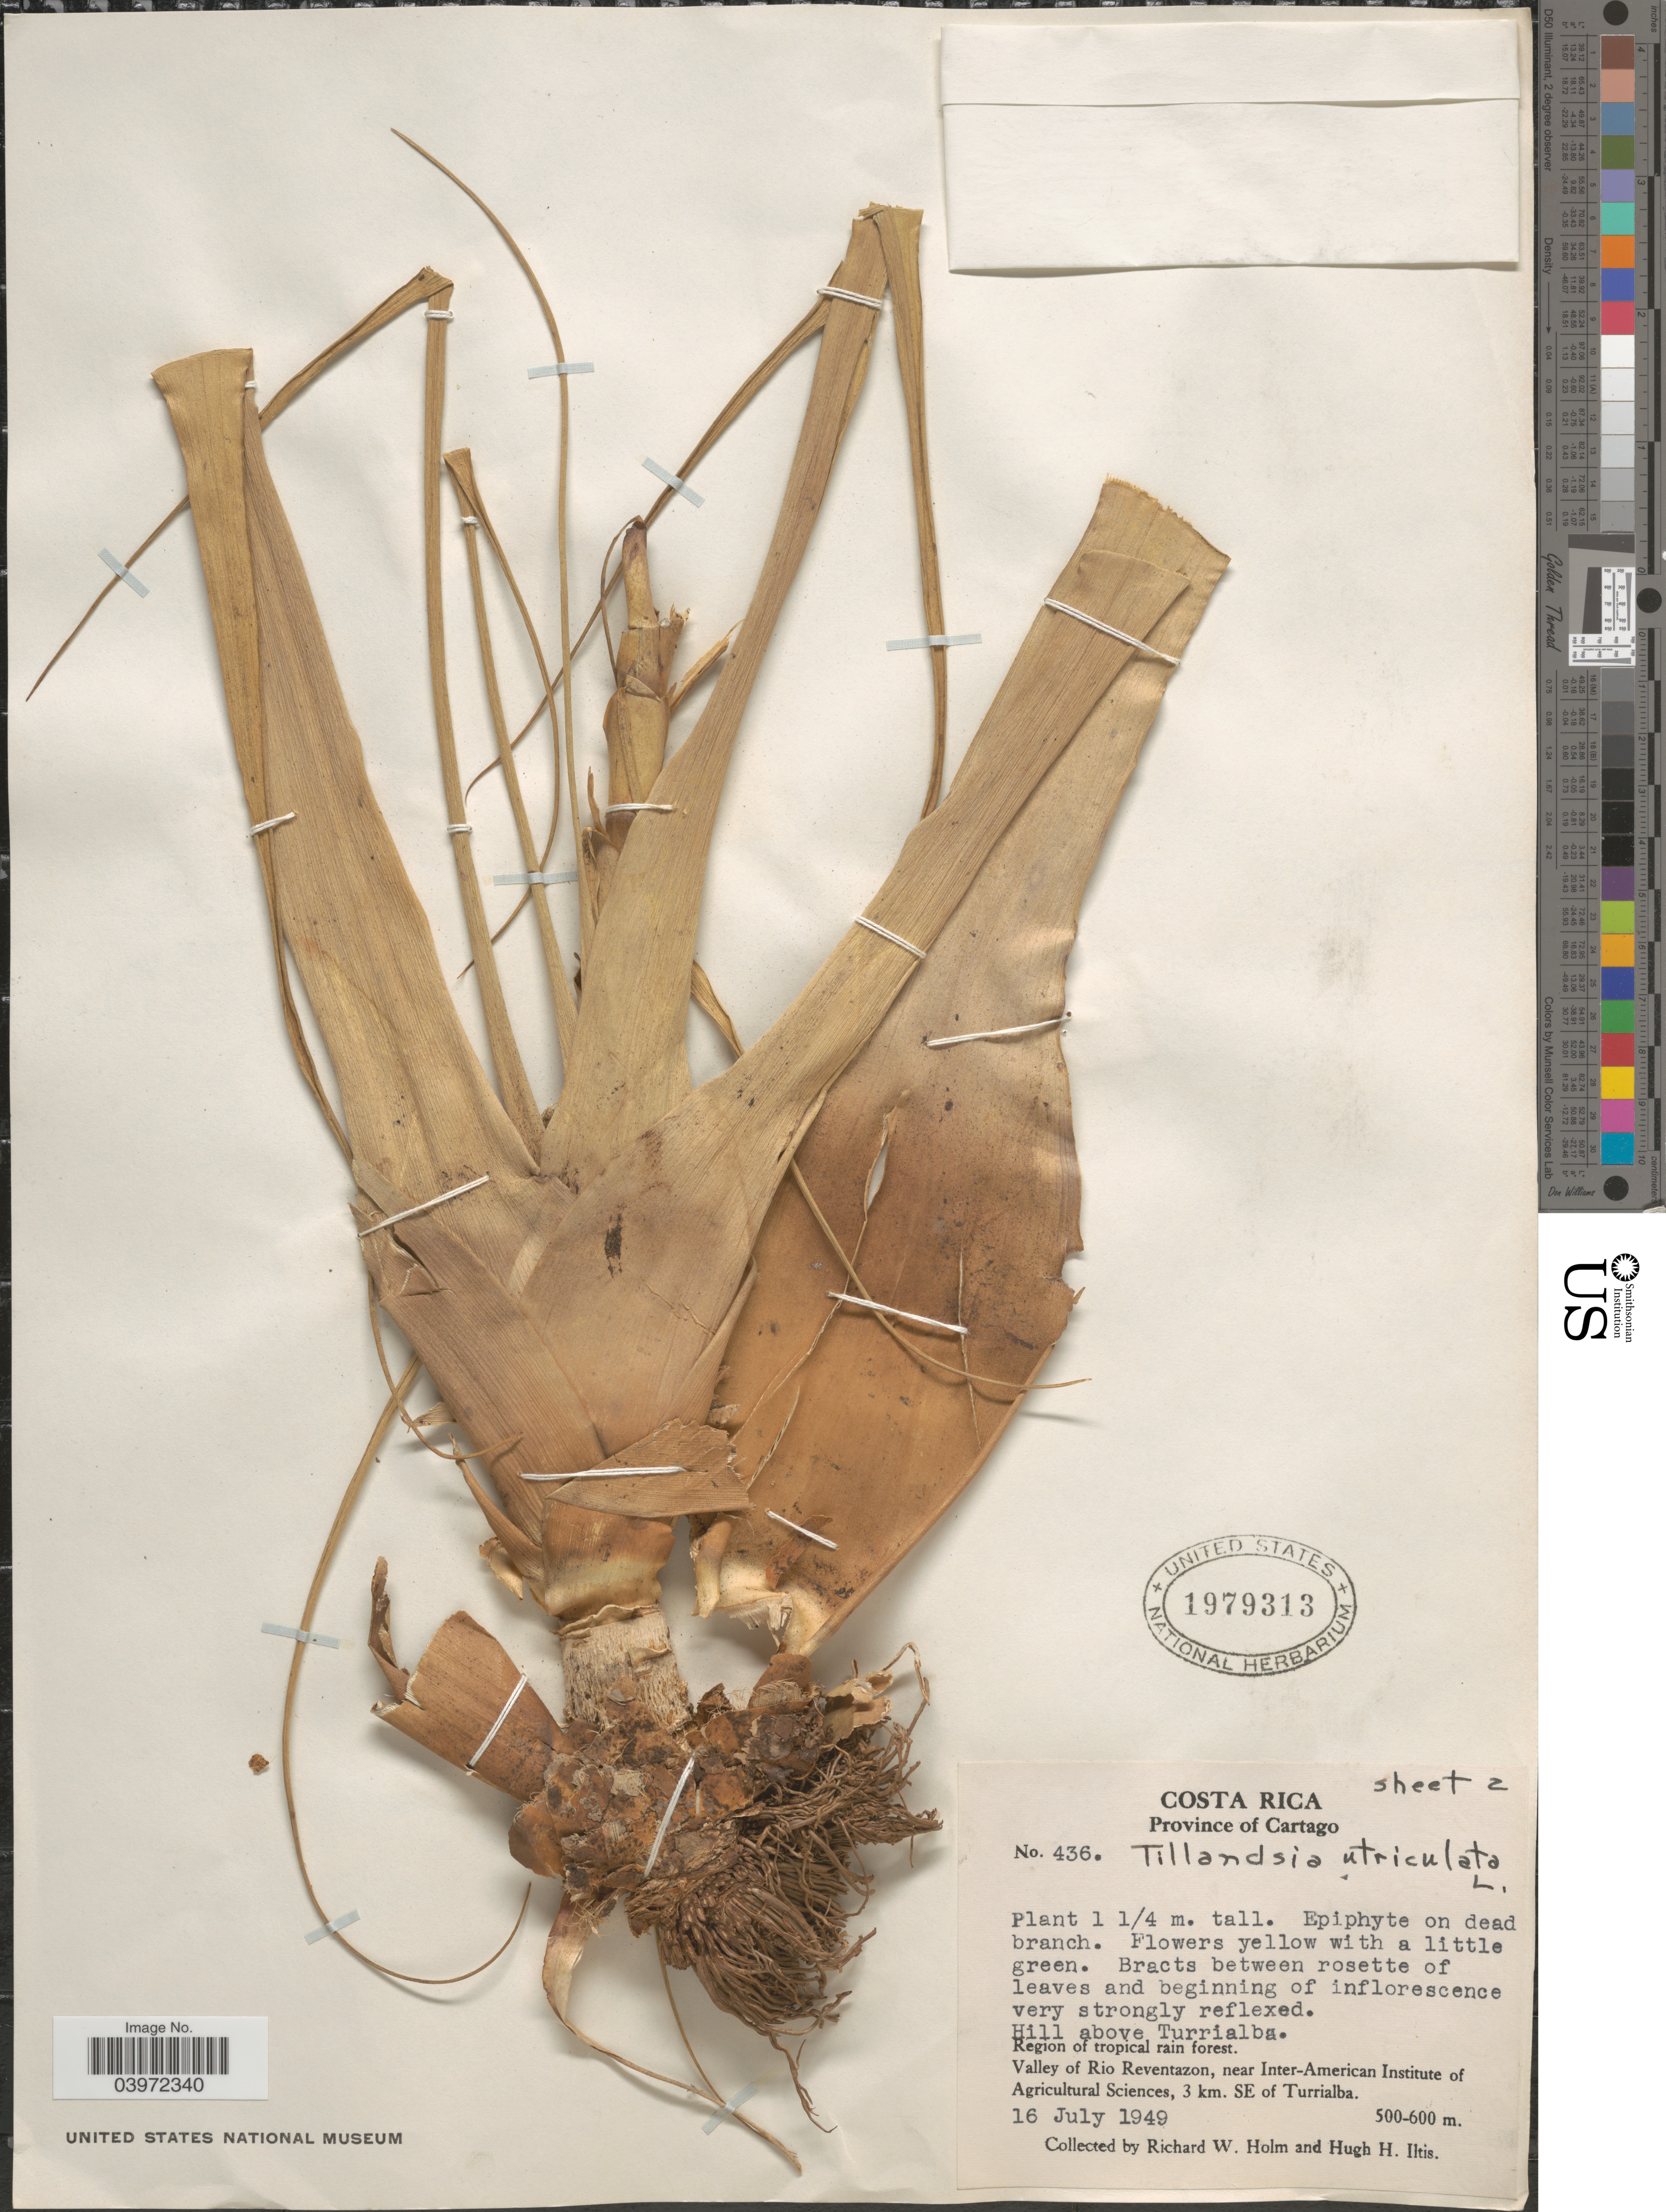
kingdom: Plantae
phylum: Tracheophyta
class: Liliopsida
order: Poales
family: Bromeliaceae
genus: Tillandsia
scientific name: Tillandsia utriculata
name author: L.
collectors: R. W. Holm & H. Iltis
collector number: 436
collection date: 1949-07-16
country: Costa Rica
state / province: Cartago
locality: Hill above Turrialba. Region of tropical rain forest. Valley of Rio Reventazon, near Inter-American Institute of Agricultural Sciences, 3 km. SE of Turrialba.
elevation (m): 500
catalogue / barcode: US 1979313